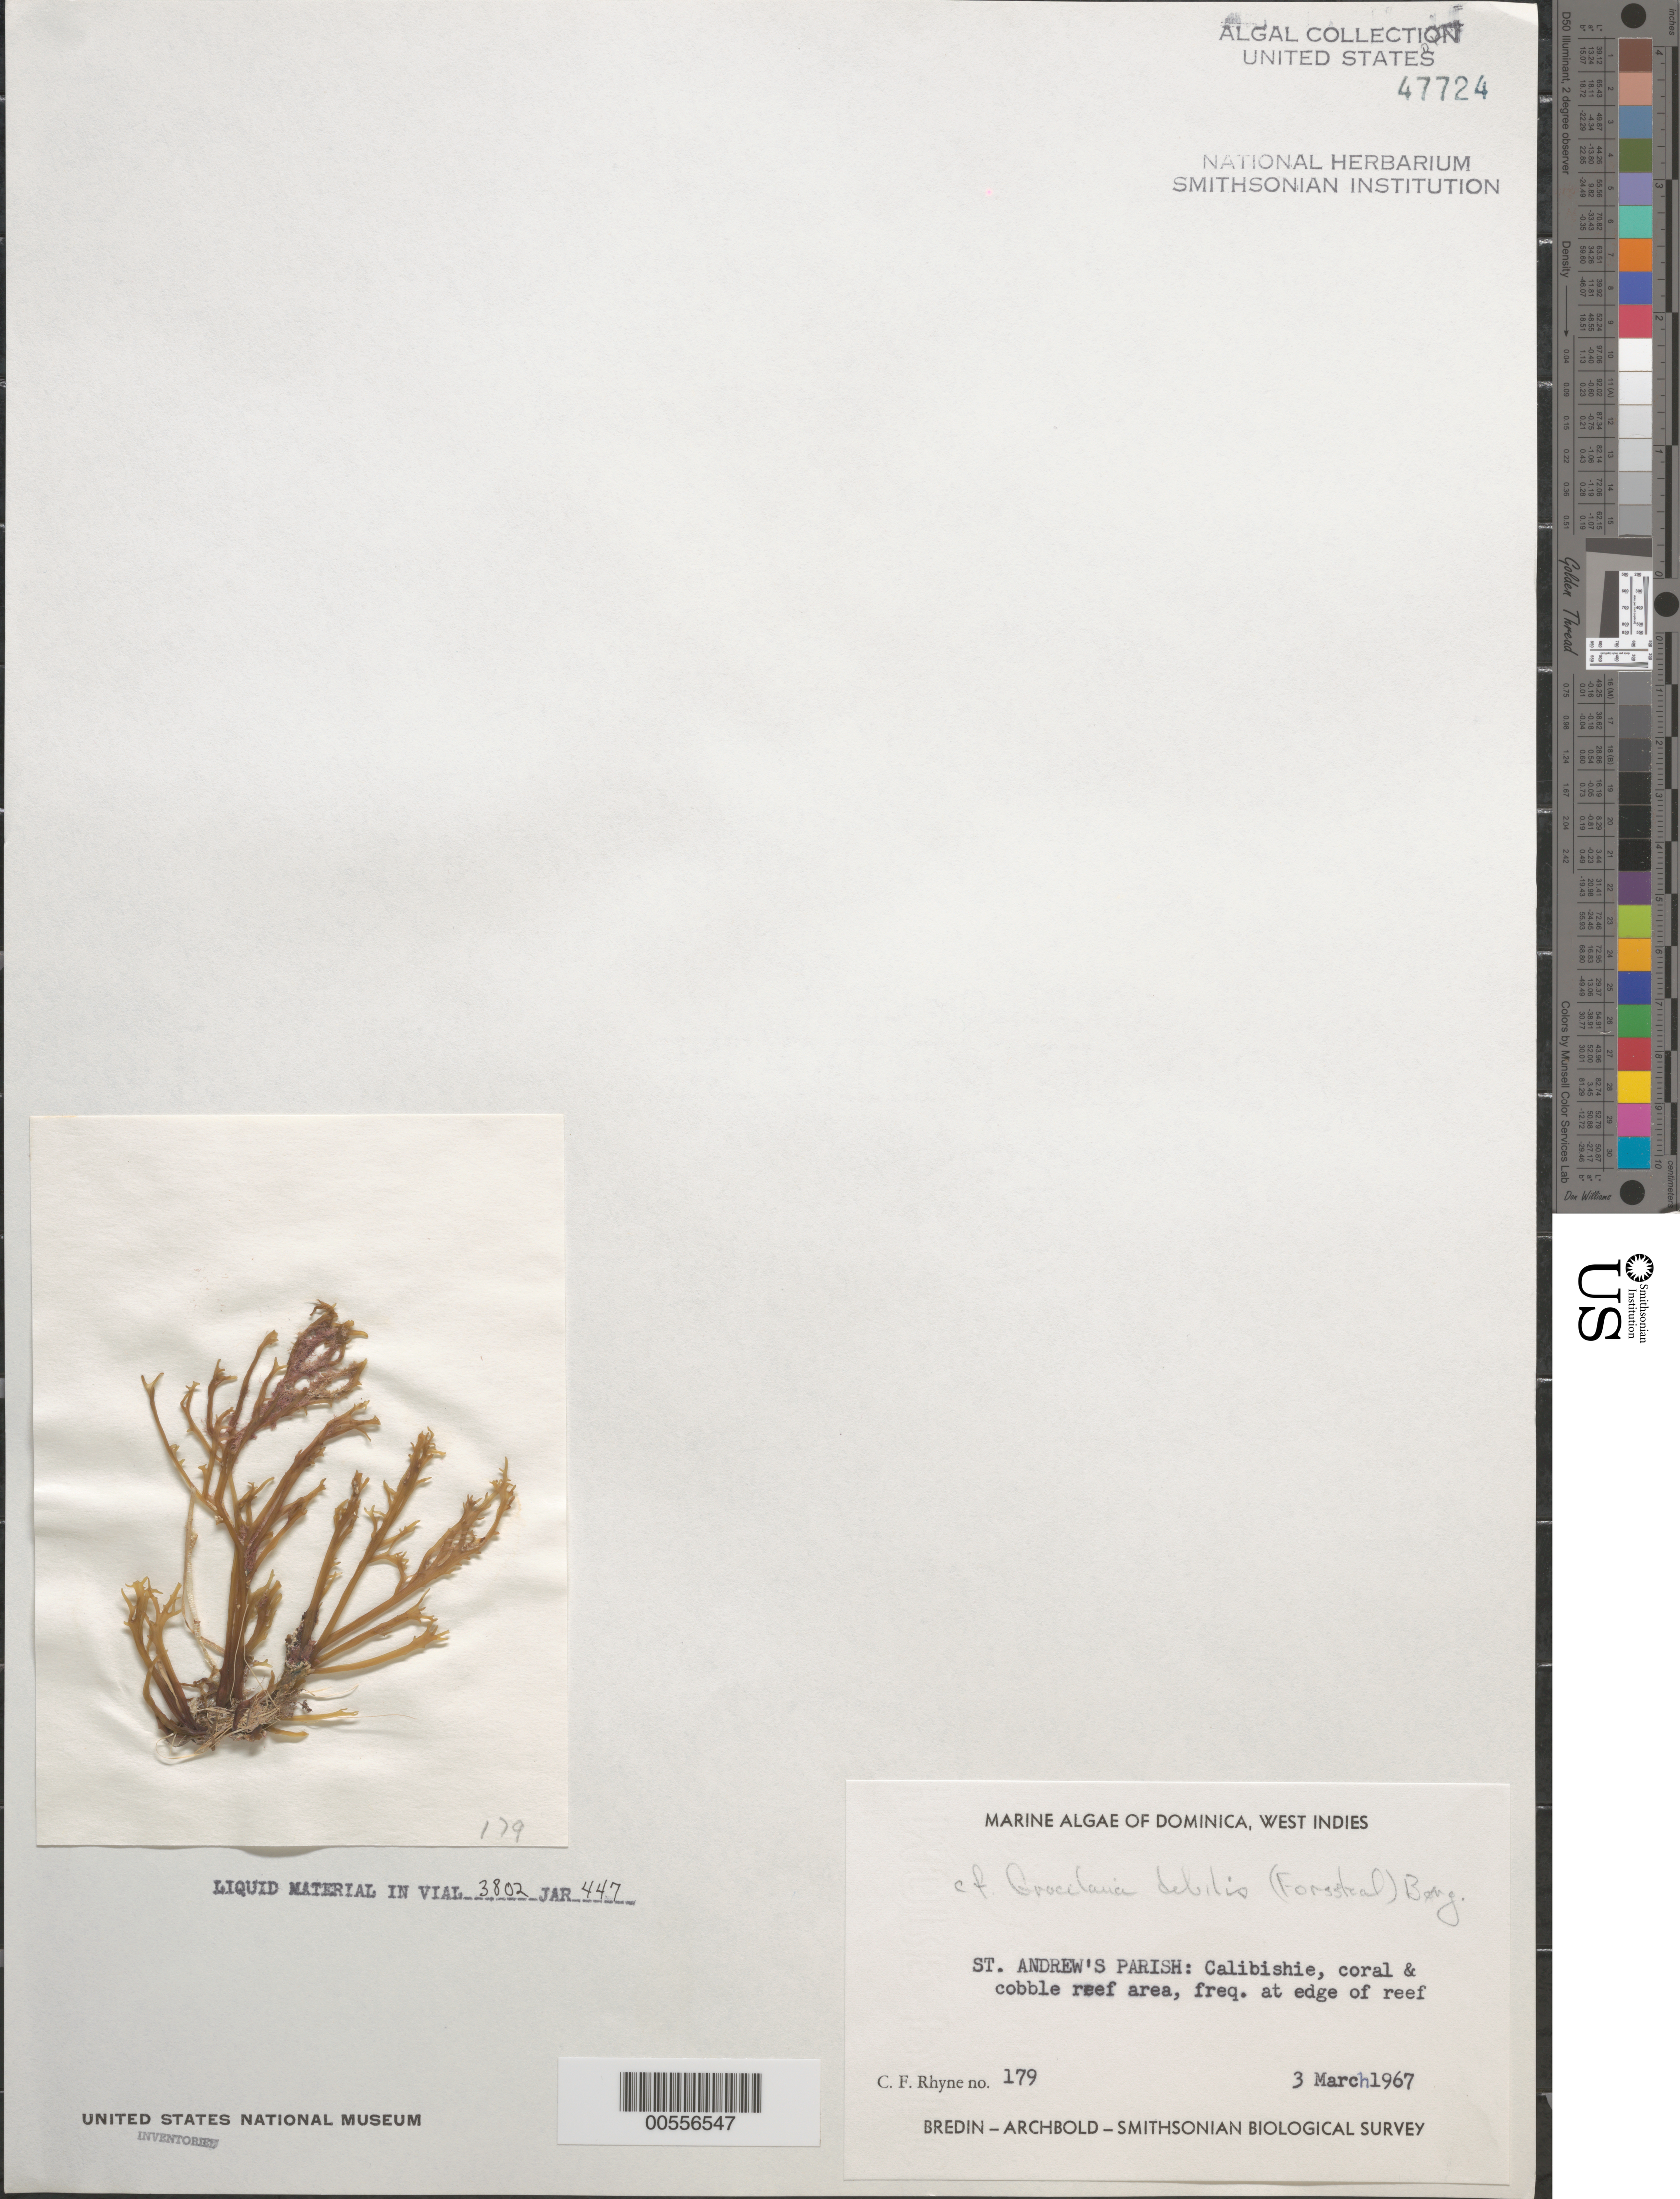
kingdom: Plantae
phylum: Rhodophyta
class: Florideophyceae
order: Gracilariales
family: Gracilariaceae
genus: Gracilaria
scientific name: Gracilaria debilis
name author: (Forssk.) Børgesen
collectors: C. Rhyne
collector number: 179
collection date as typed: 03 Mar 1967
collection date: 1967-03-03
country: Dominica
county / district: St. Andrew's Parish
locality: Calibishie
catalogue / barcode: US 47724